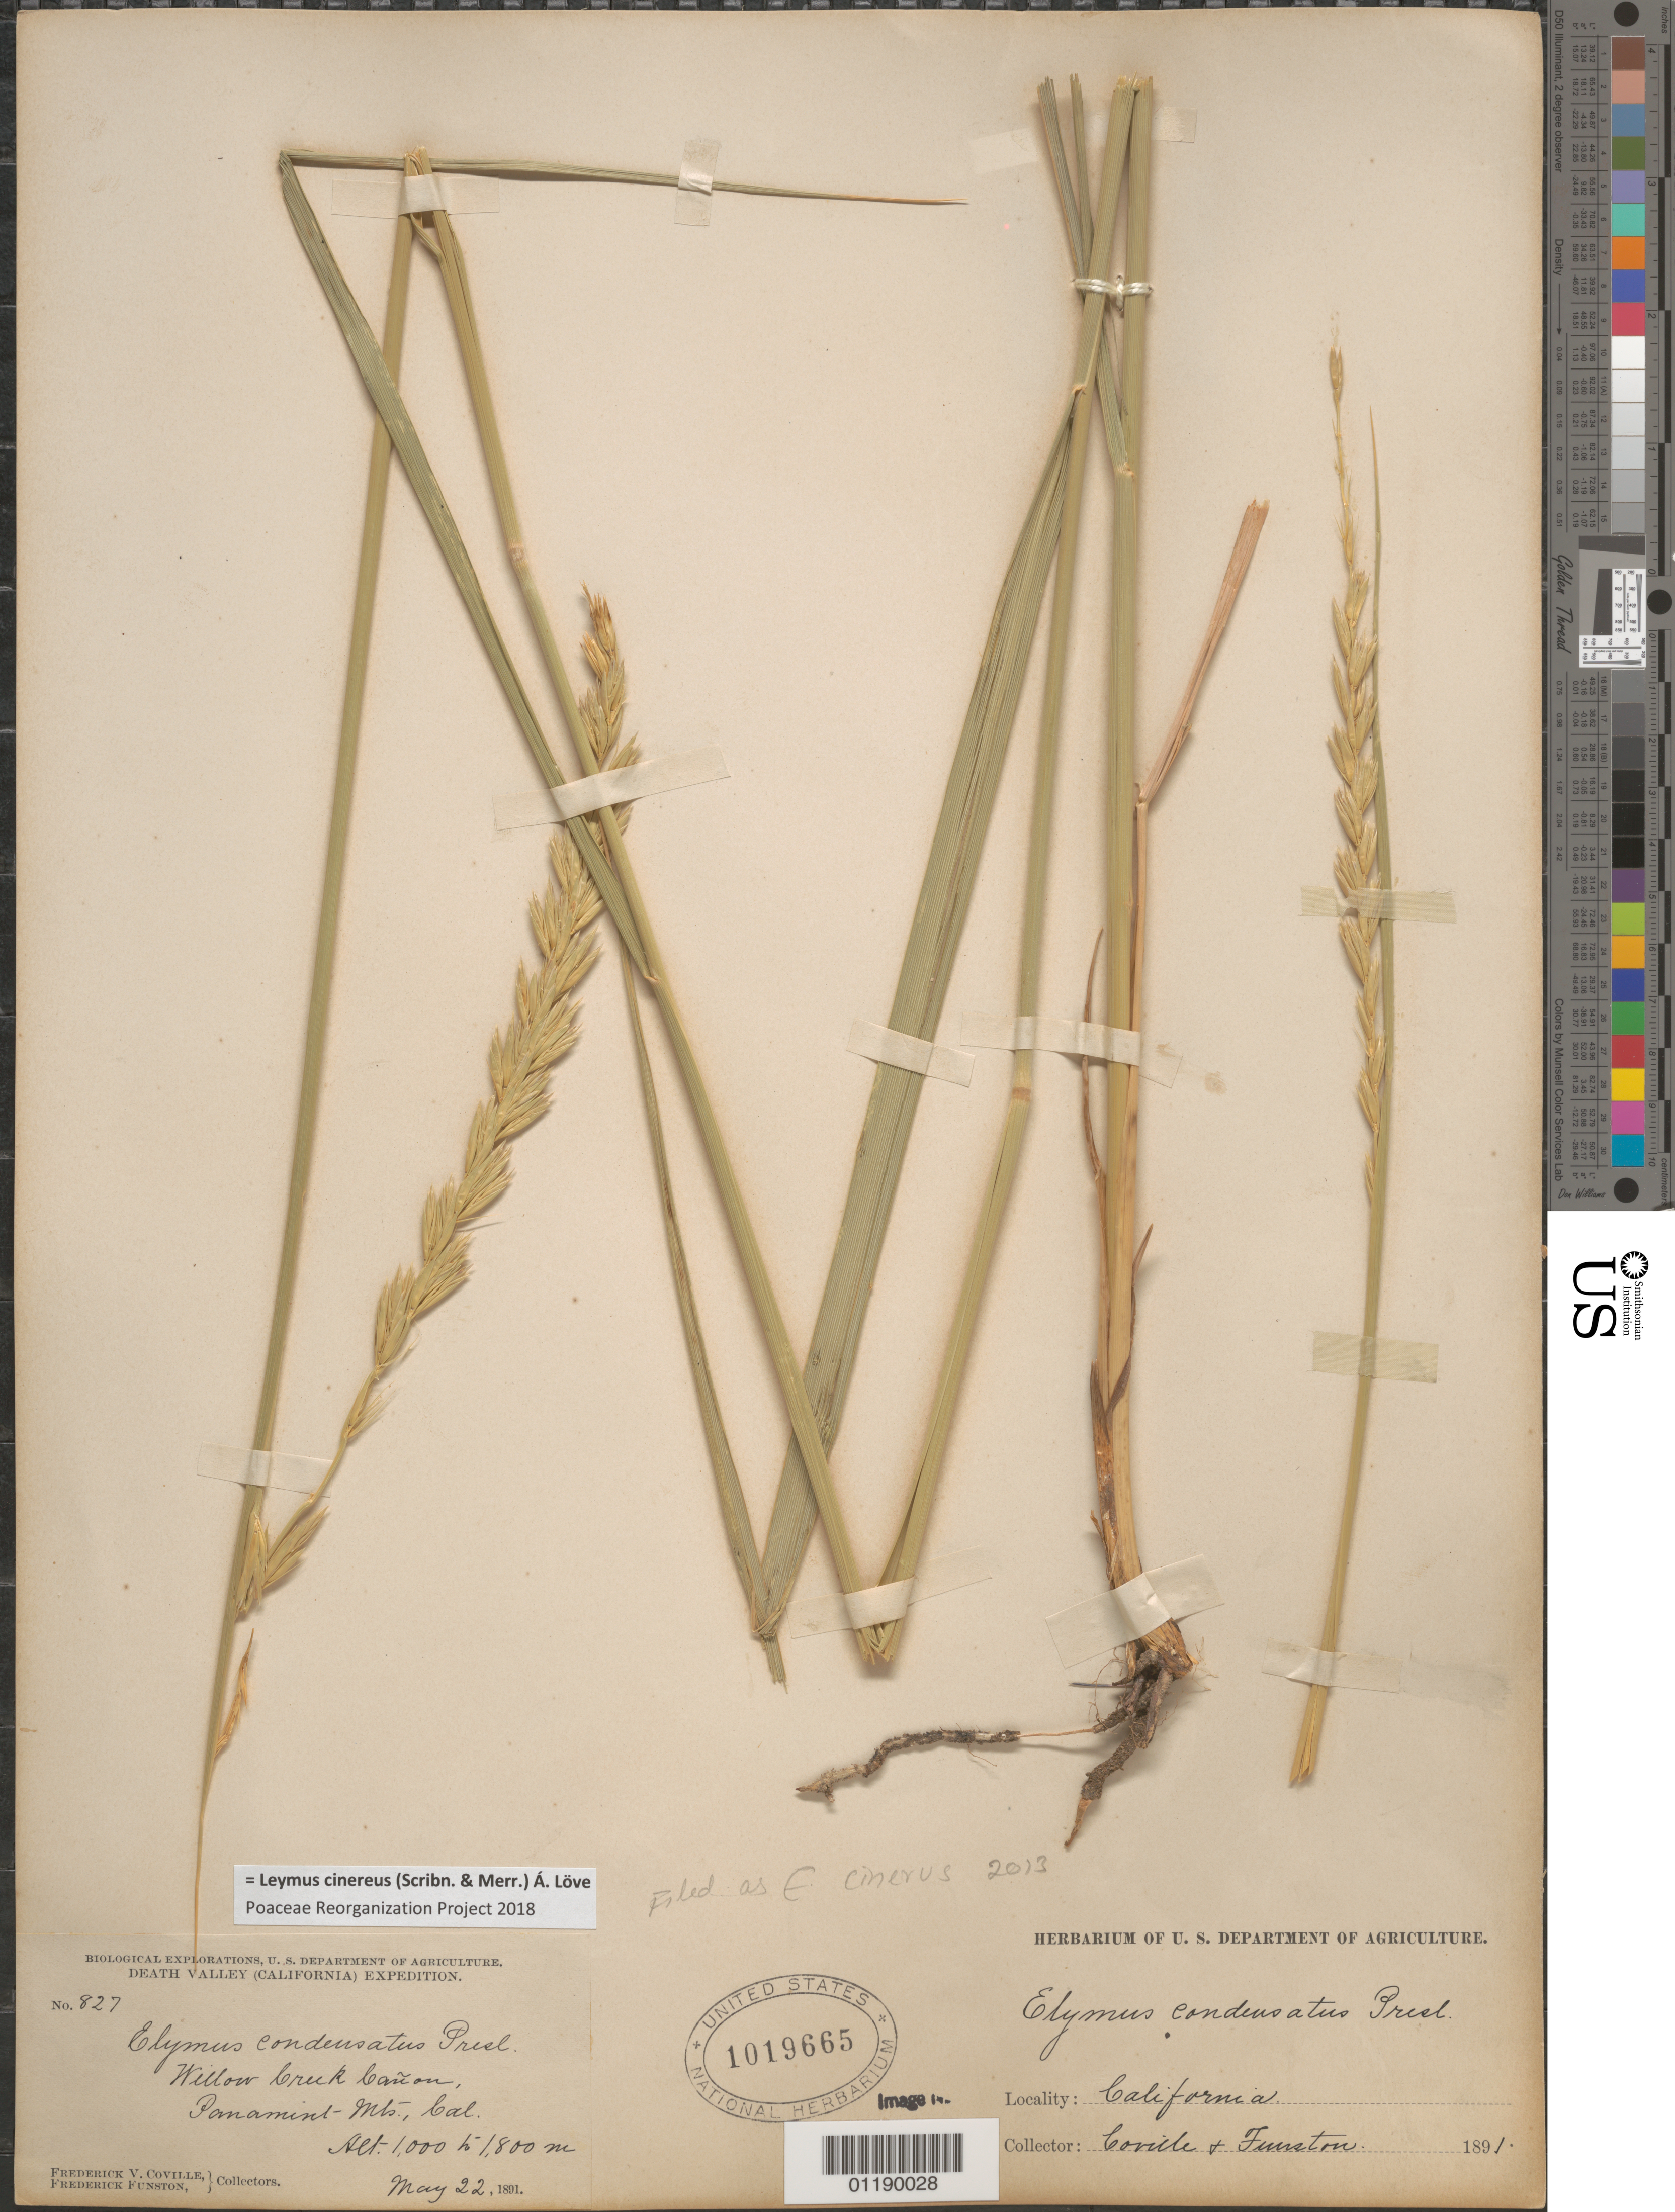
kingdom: Plantae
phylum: Tracheophyta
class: Liliopsida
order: Poales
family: Poaceae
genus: Leymus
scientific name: Leymus cinereus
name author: (Scribn. & Merr.) Á. Löve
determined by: Poaceae Reorganization Project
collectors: F. V. Coville & F. Funston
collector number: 827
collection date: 1891-05-22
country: United States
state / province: California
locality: Willow Creek Canon, Panamint Mountains; Death Valley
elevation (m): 1000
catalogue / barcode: US 1019665